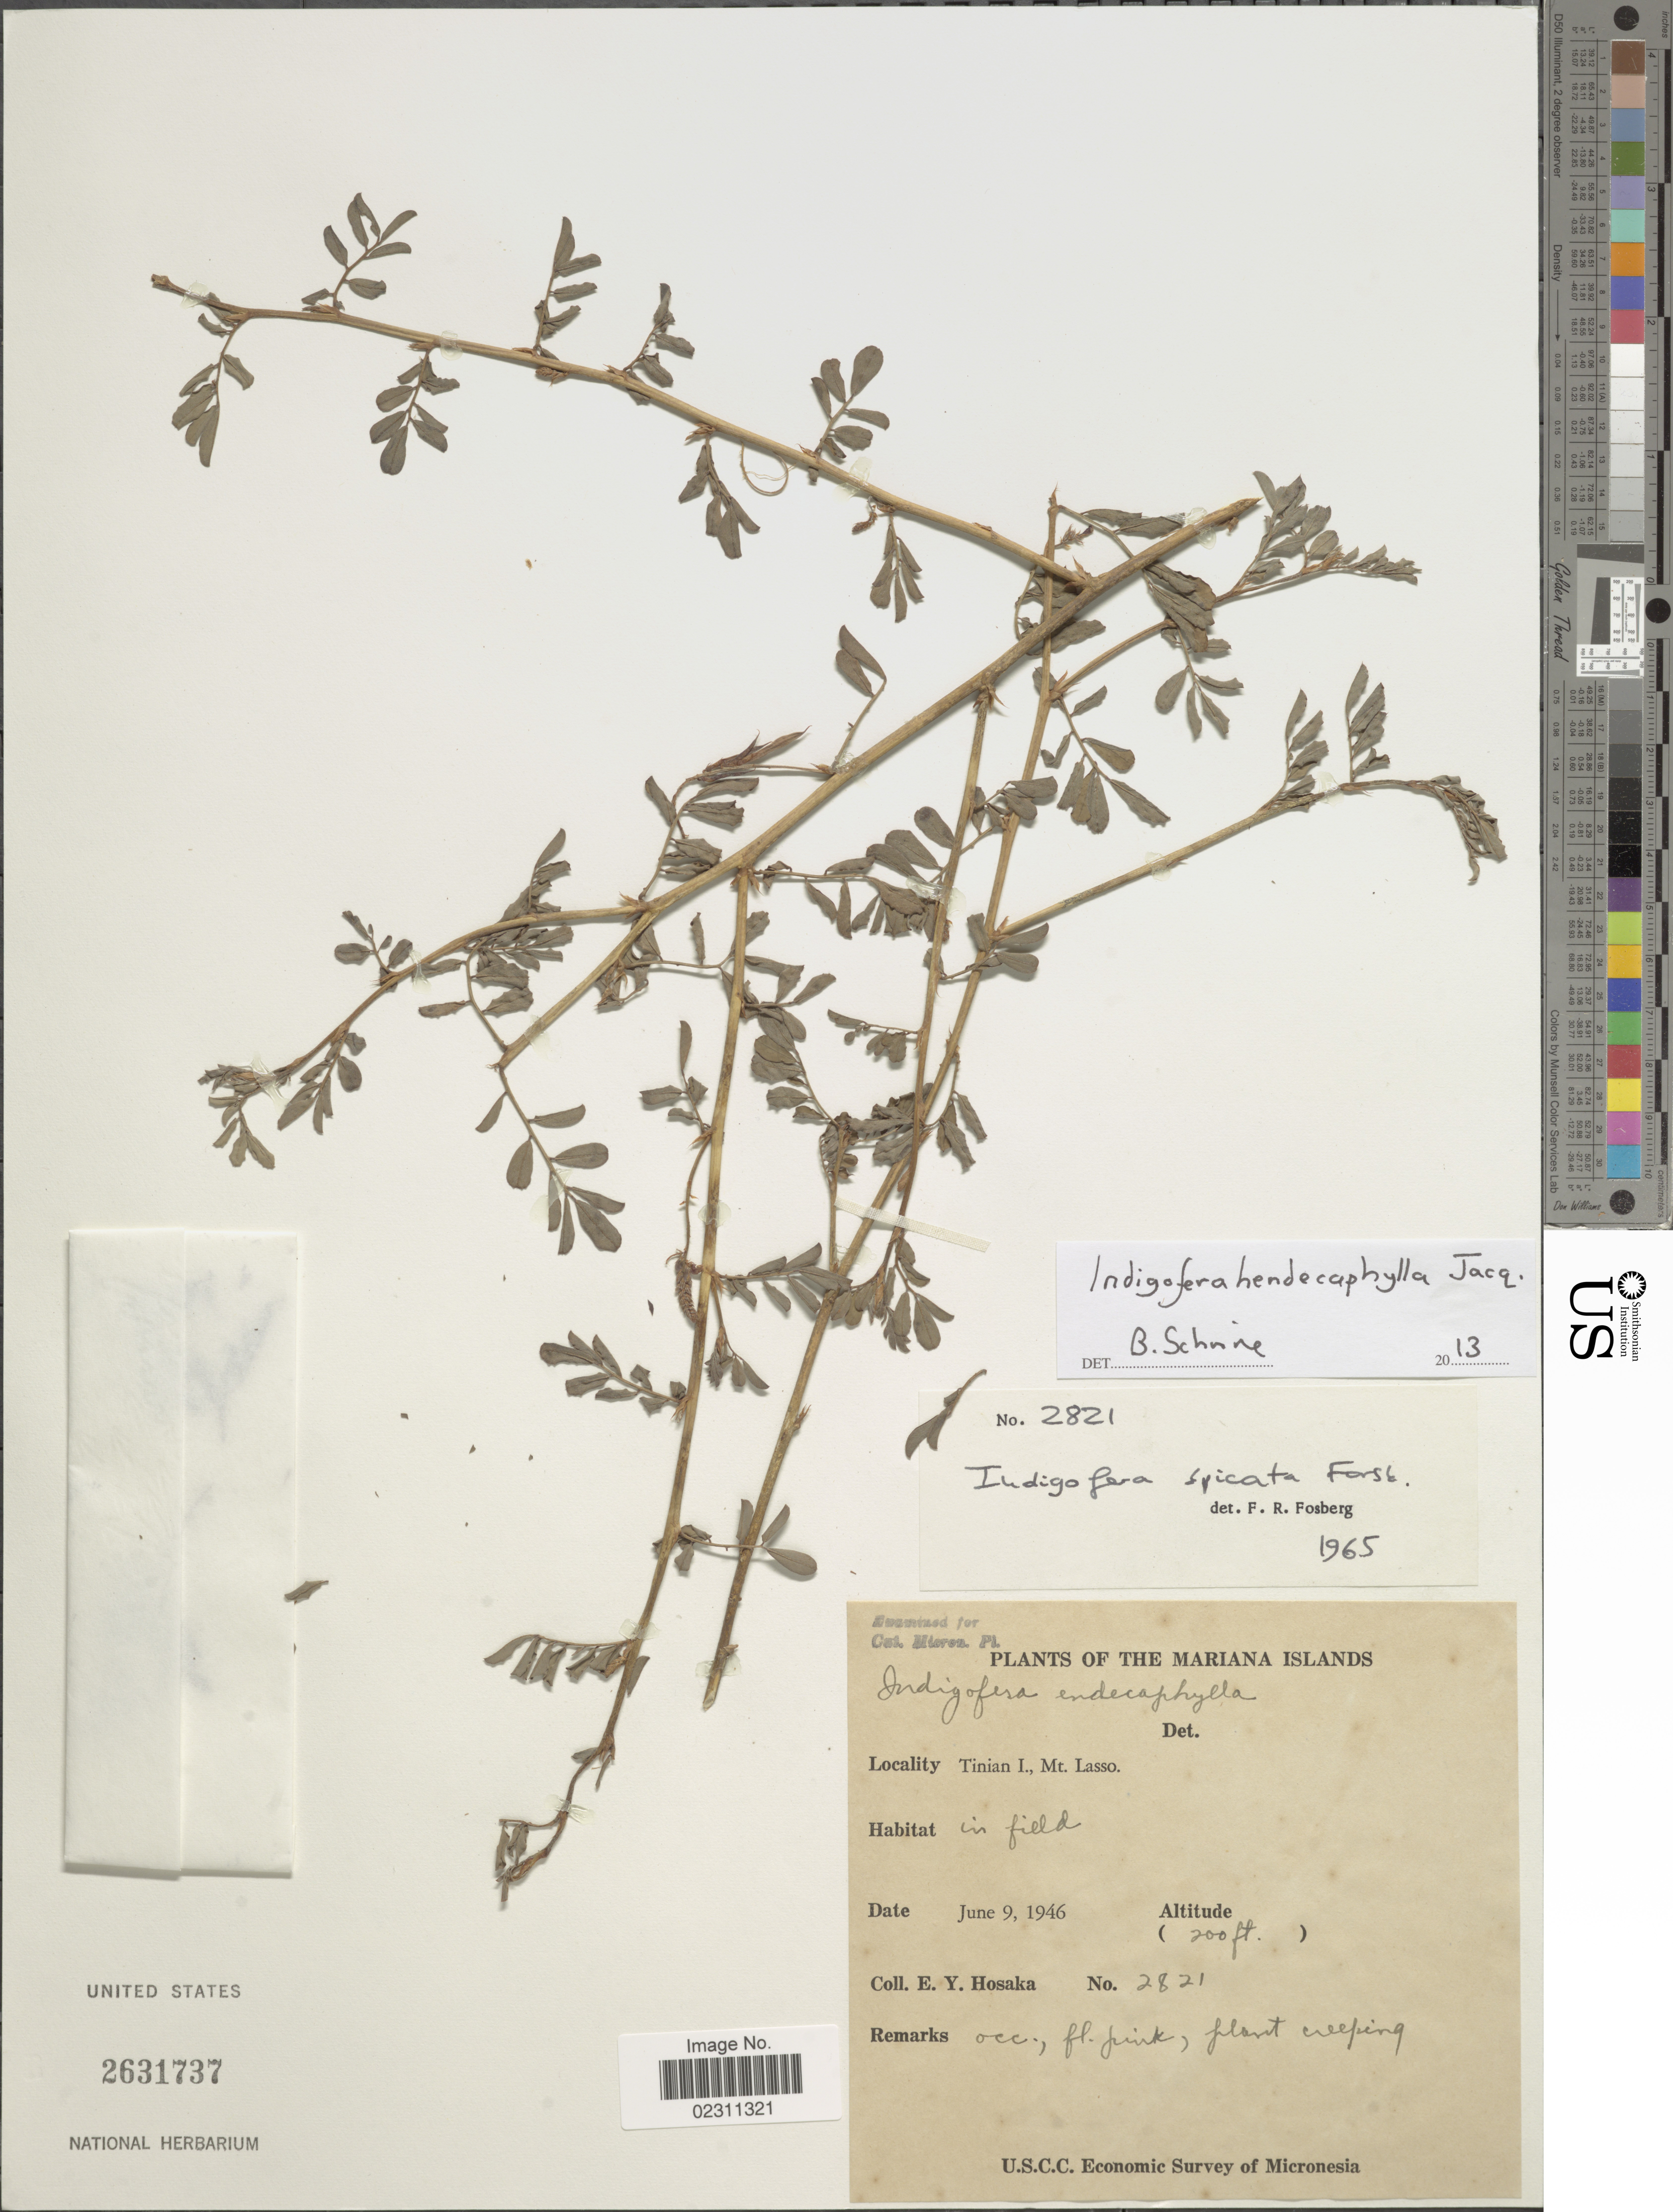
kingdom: Plantae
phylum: Tracheophyta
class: Magnoliopsida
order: Fabales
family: Fabaceae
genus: Indigofera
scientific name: Indigofera hendecaphylla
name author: Jacq.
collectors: E. Y. Hosaka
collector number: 2821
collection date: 1946-06-09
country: Northern Mariana Islands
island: Tinian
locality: Tinian I., Mt. Lasso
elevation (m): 61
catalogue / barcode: US 2631737